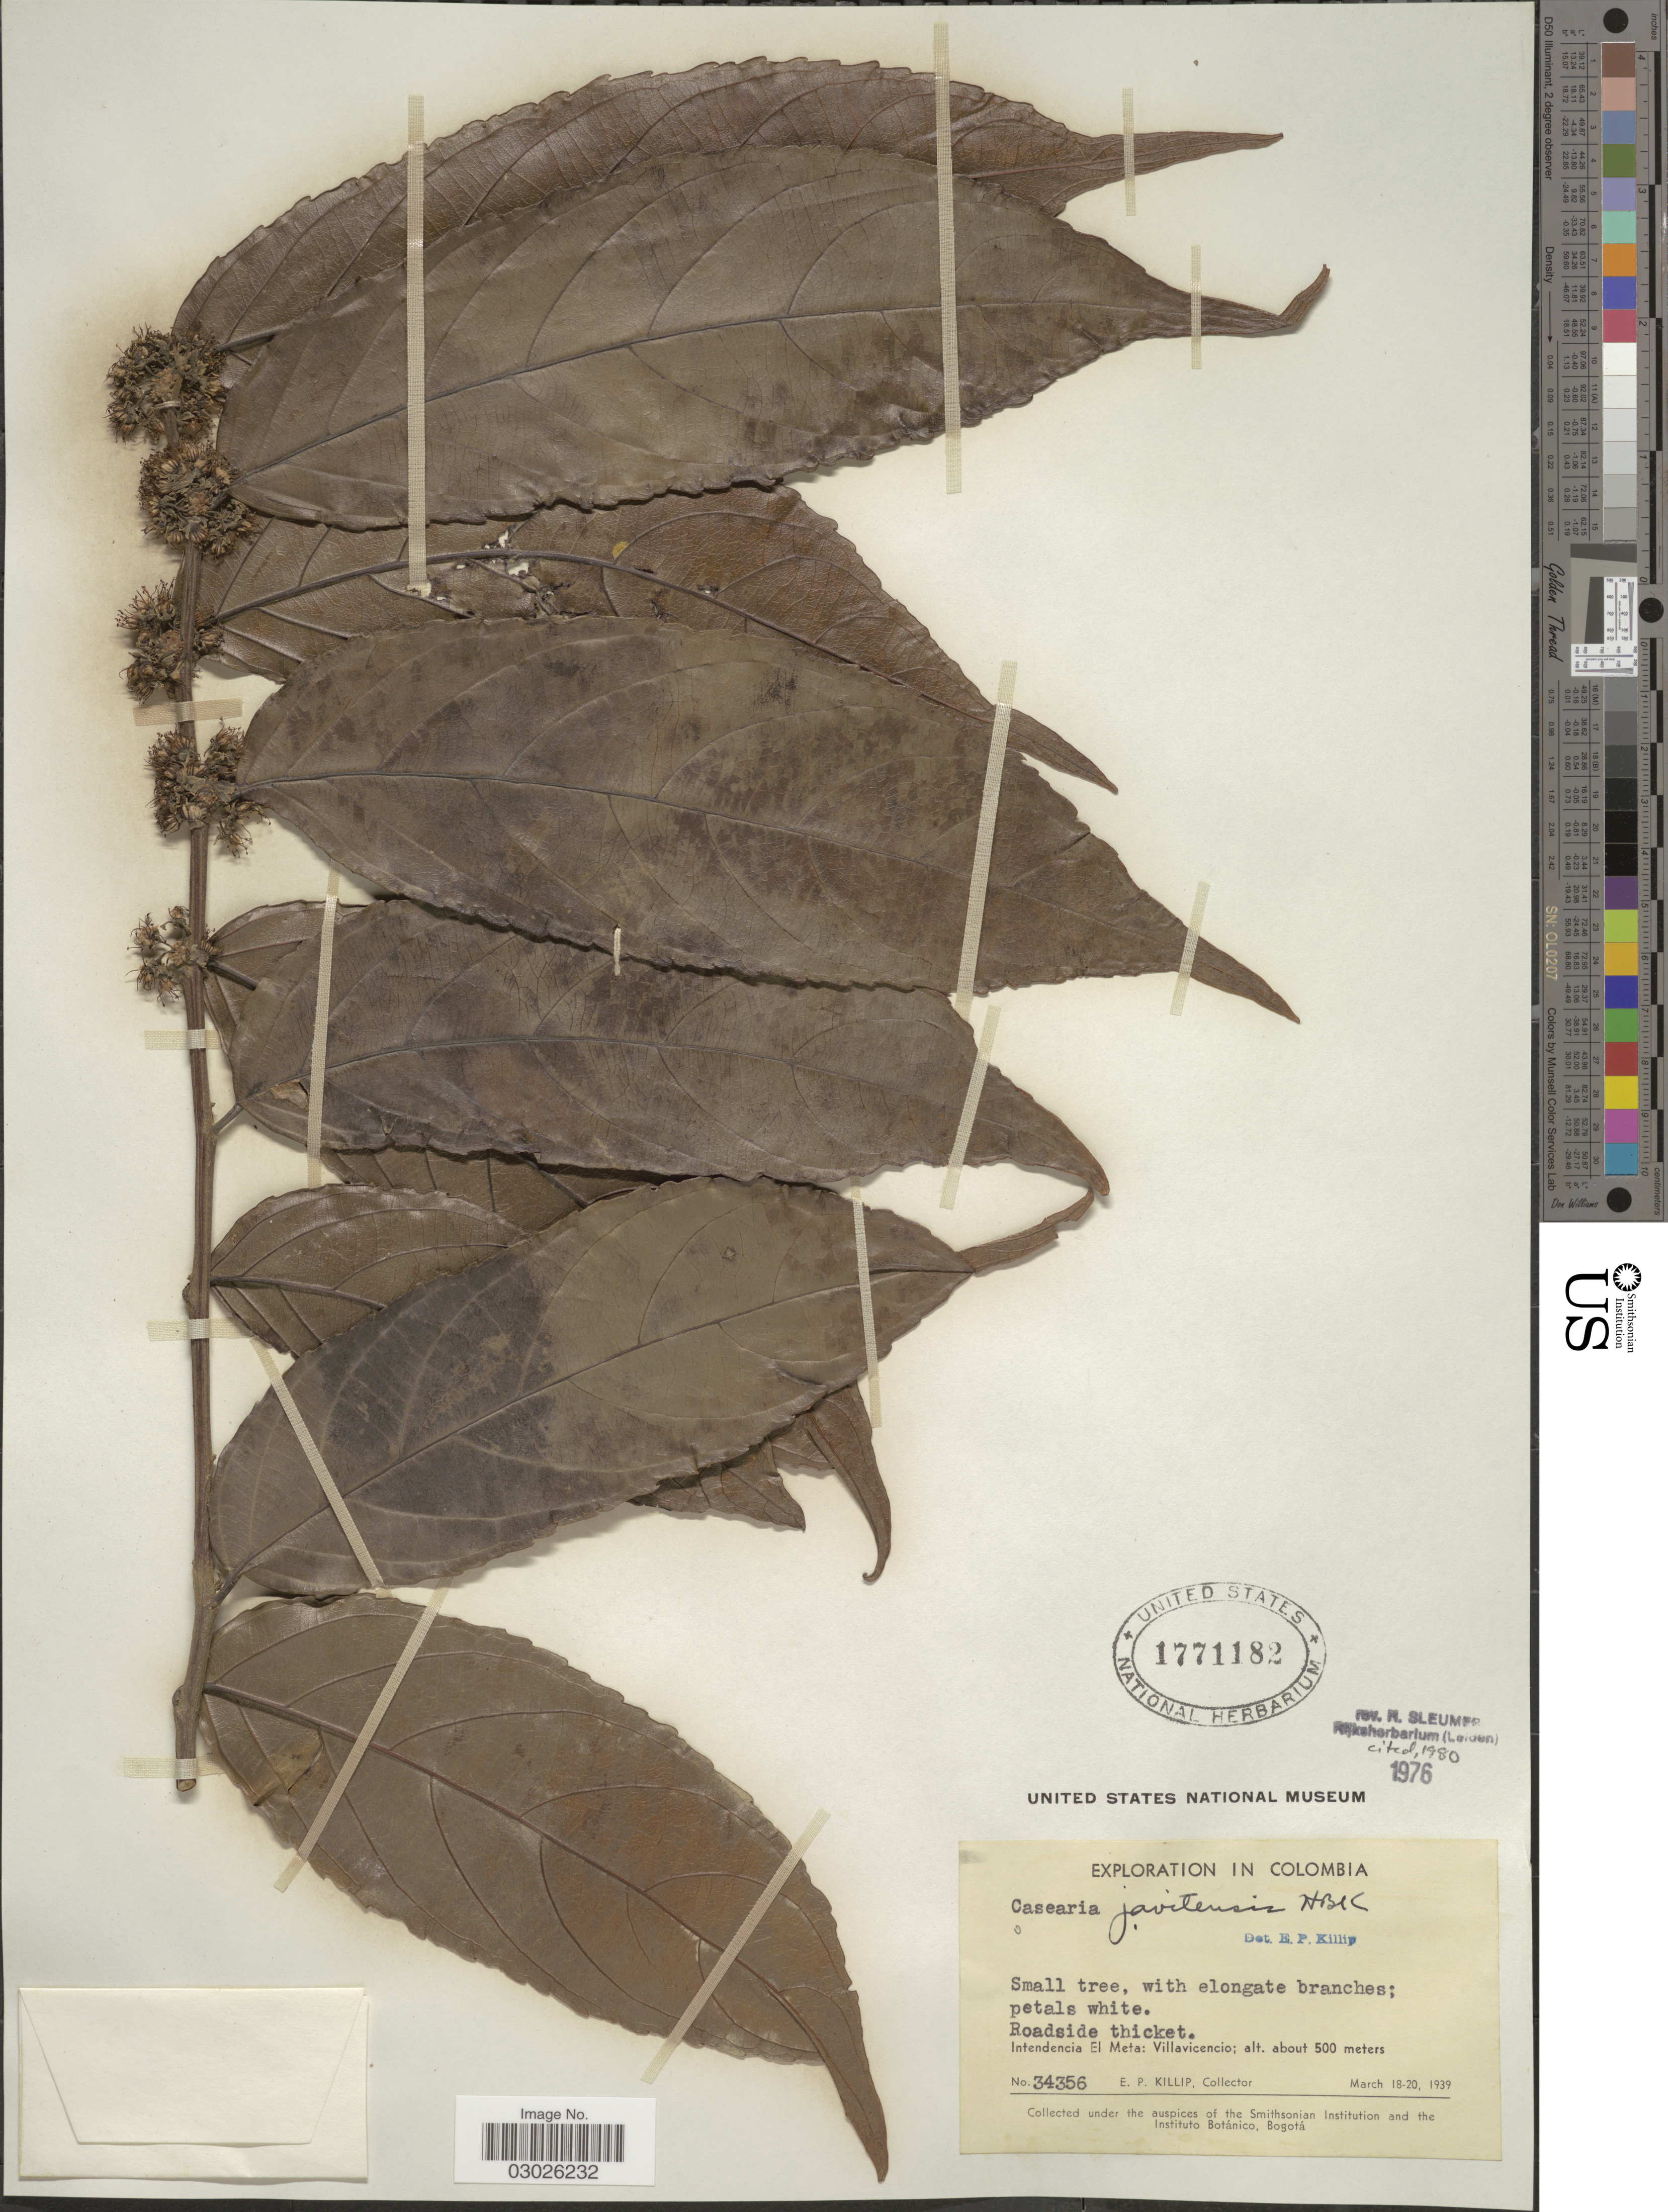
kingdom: Plantae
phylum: Tracheophyta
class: Magnoliopsida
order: Malpighiales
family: Salicaceae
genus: Piparea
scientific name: Piparea multiflora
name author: C.F. Gaertn.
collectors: E. P. Killip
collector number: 34356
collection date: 1939-03-18/1939-03-20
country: Colombia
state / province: Meta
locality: Intendencia El Meta: Villavicencio.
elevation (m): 500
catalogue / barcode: US 1771182